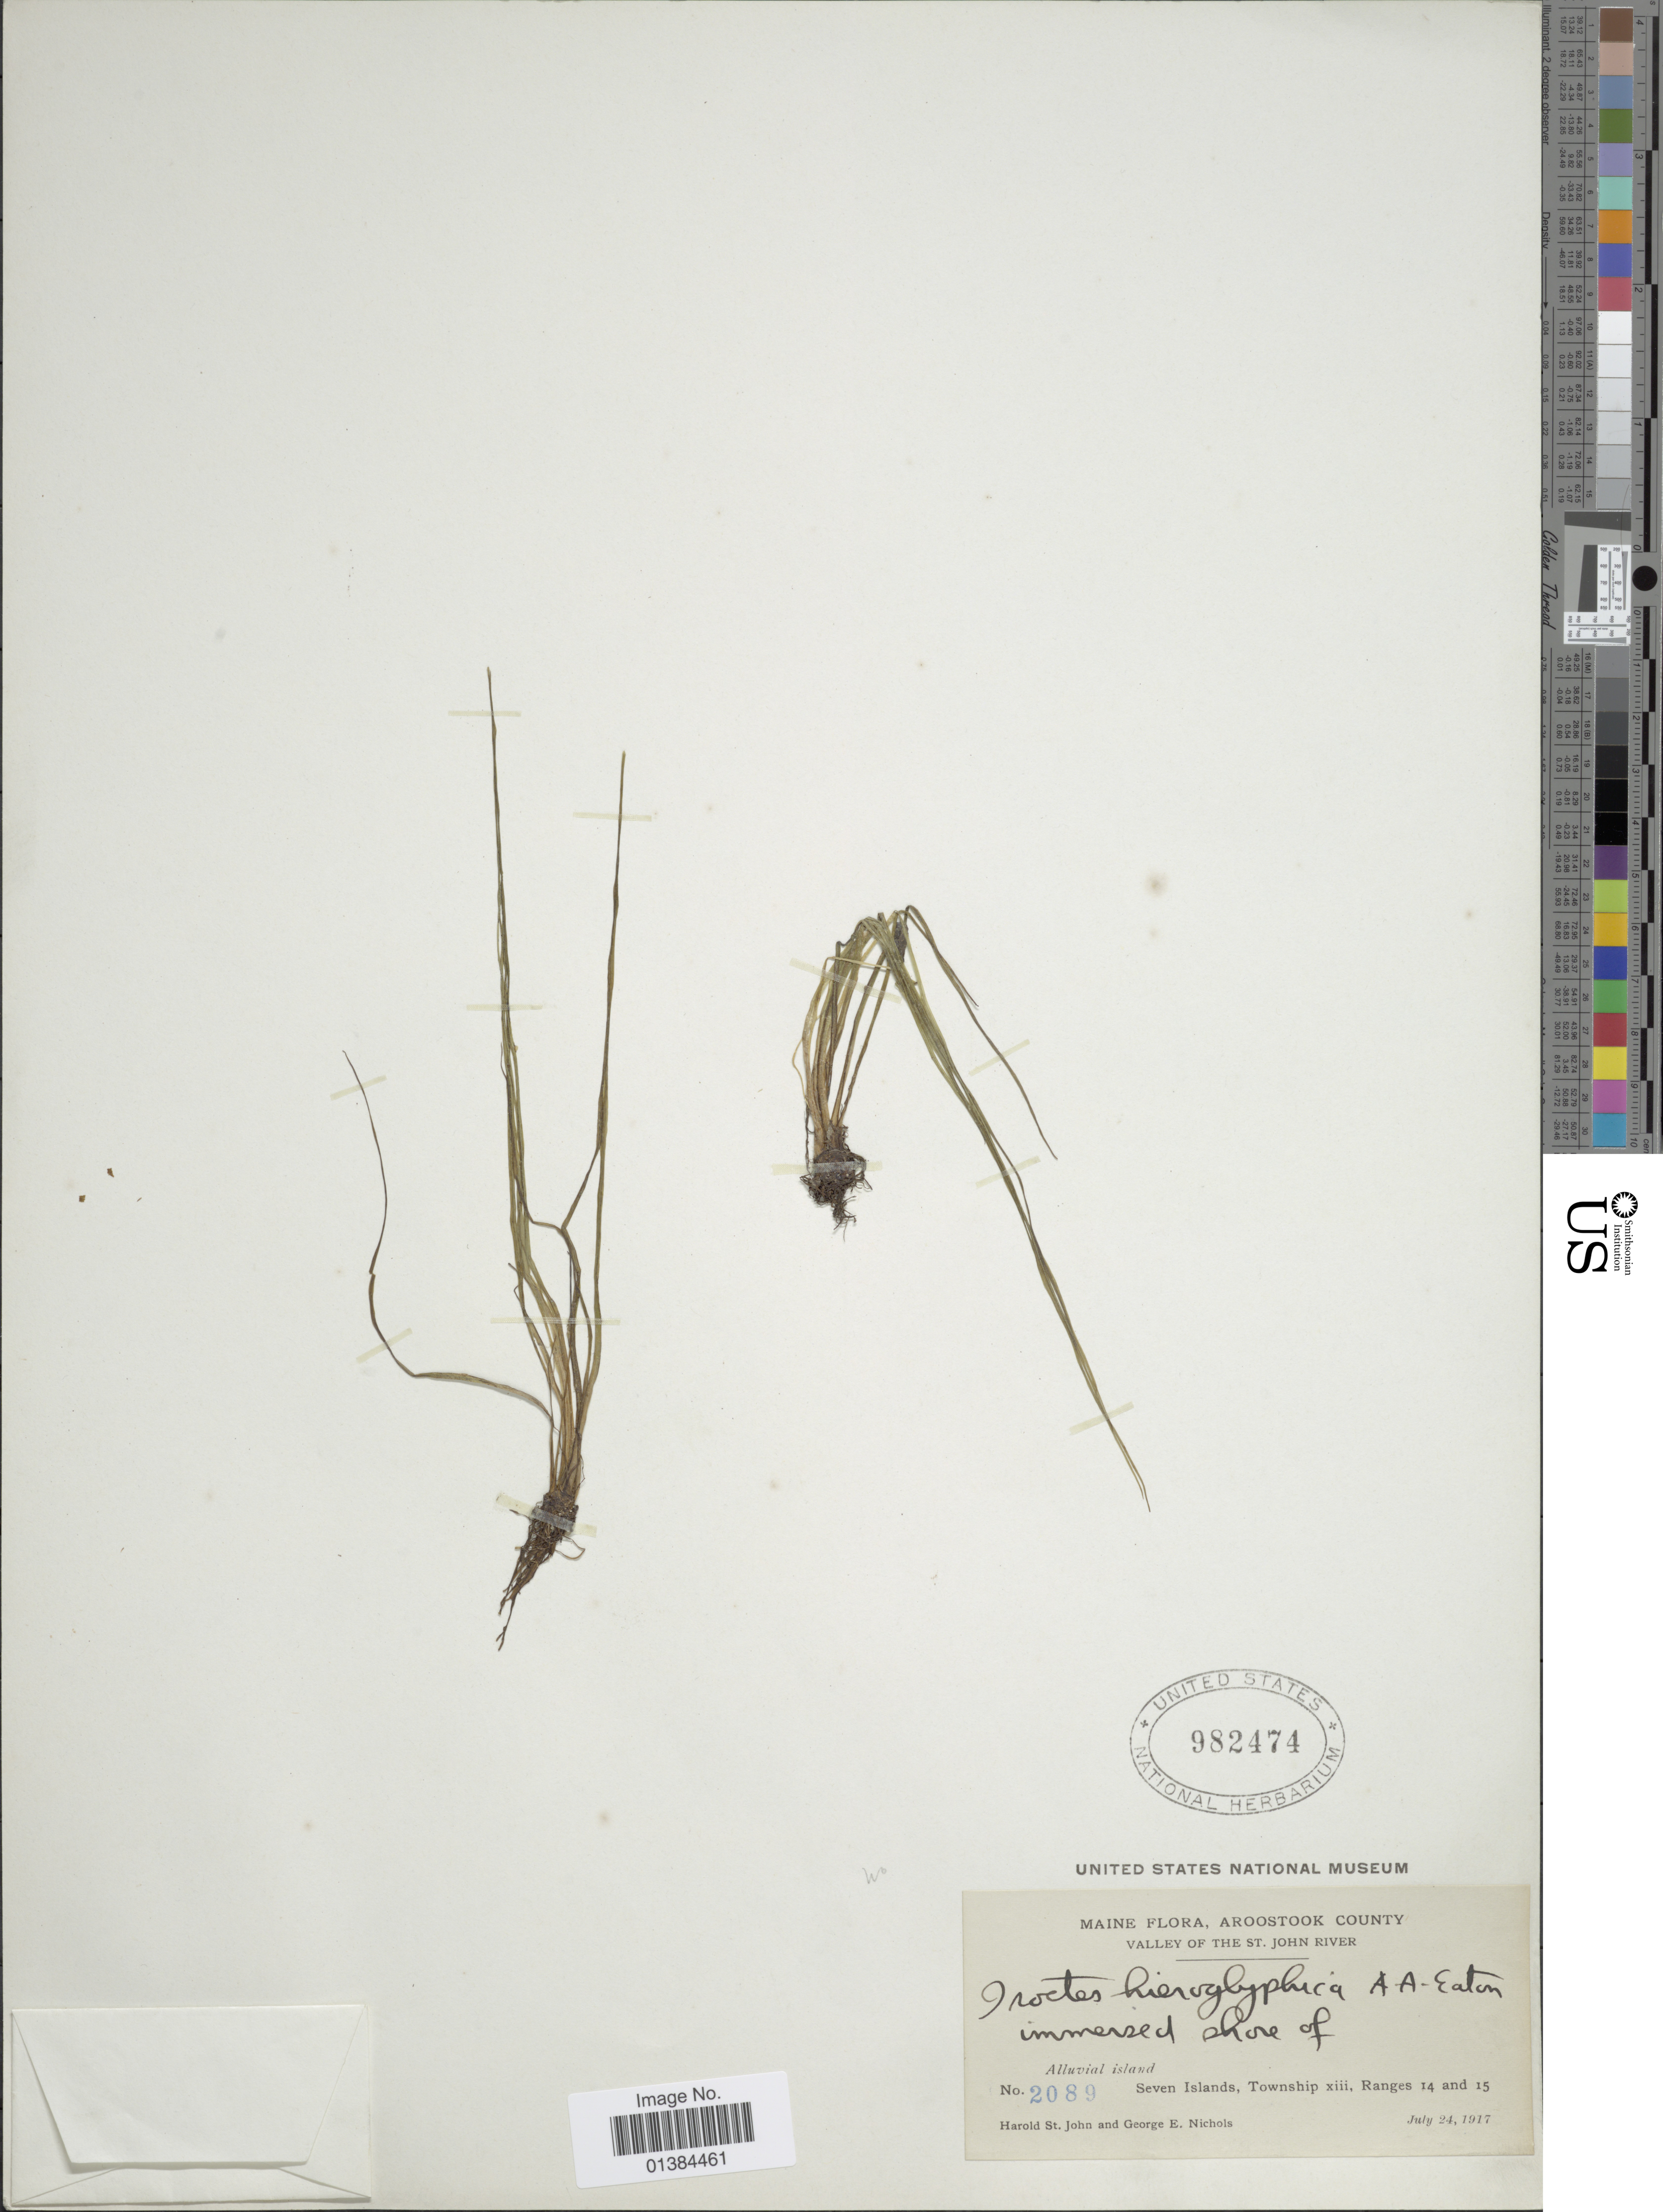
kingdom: Plantae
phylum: Tracheophyta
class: Lycopodiopsida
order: Isoetales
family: Isoetaceae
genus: Isoetes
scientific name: Isoetes echinospora var. braunii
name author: (Durieu) Engelm.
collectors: H. St. John & G. E. Nichols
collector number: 2089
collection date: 1917-07-24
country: United States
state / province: Maine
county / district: Aroostook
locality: Valley of the St. John River. Alluvial island Seven Islands, Township xiii, Ranges 14 and 15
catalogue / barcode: US 982474